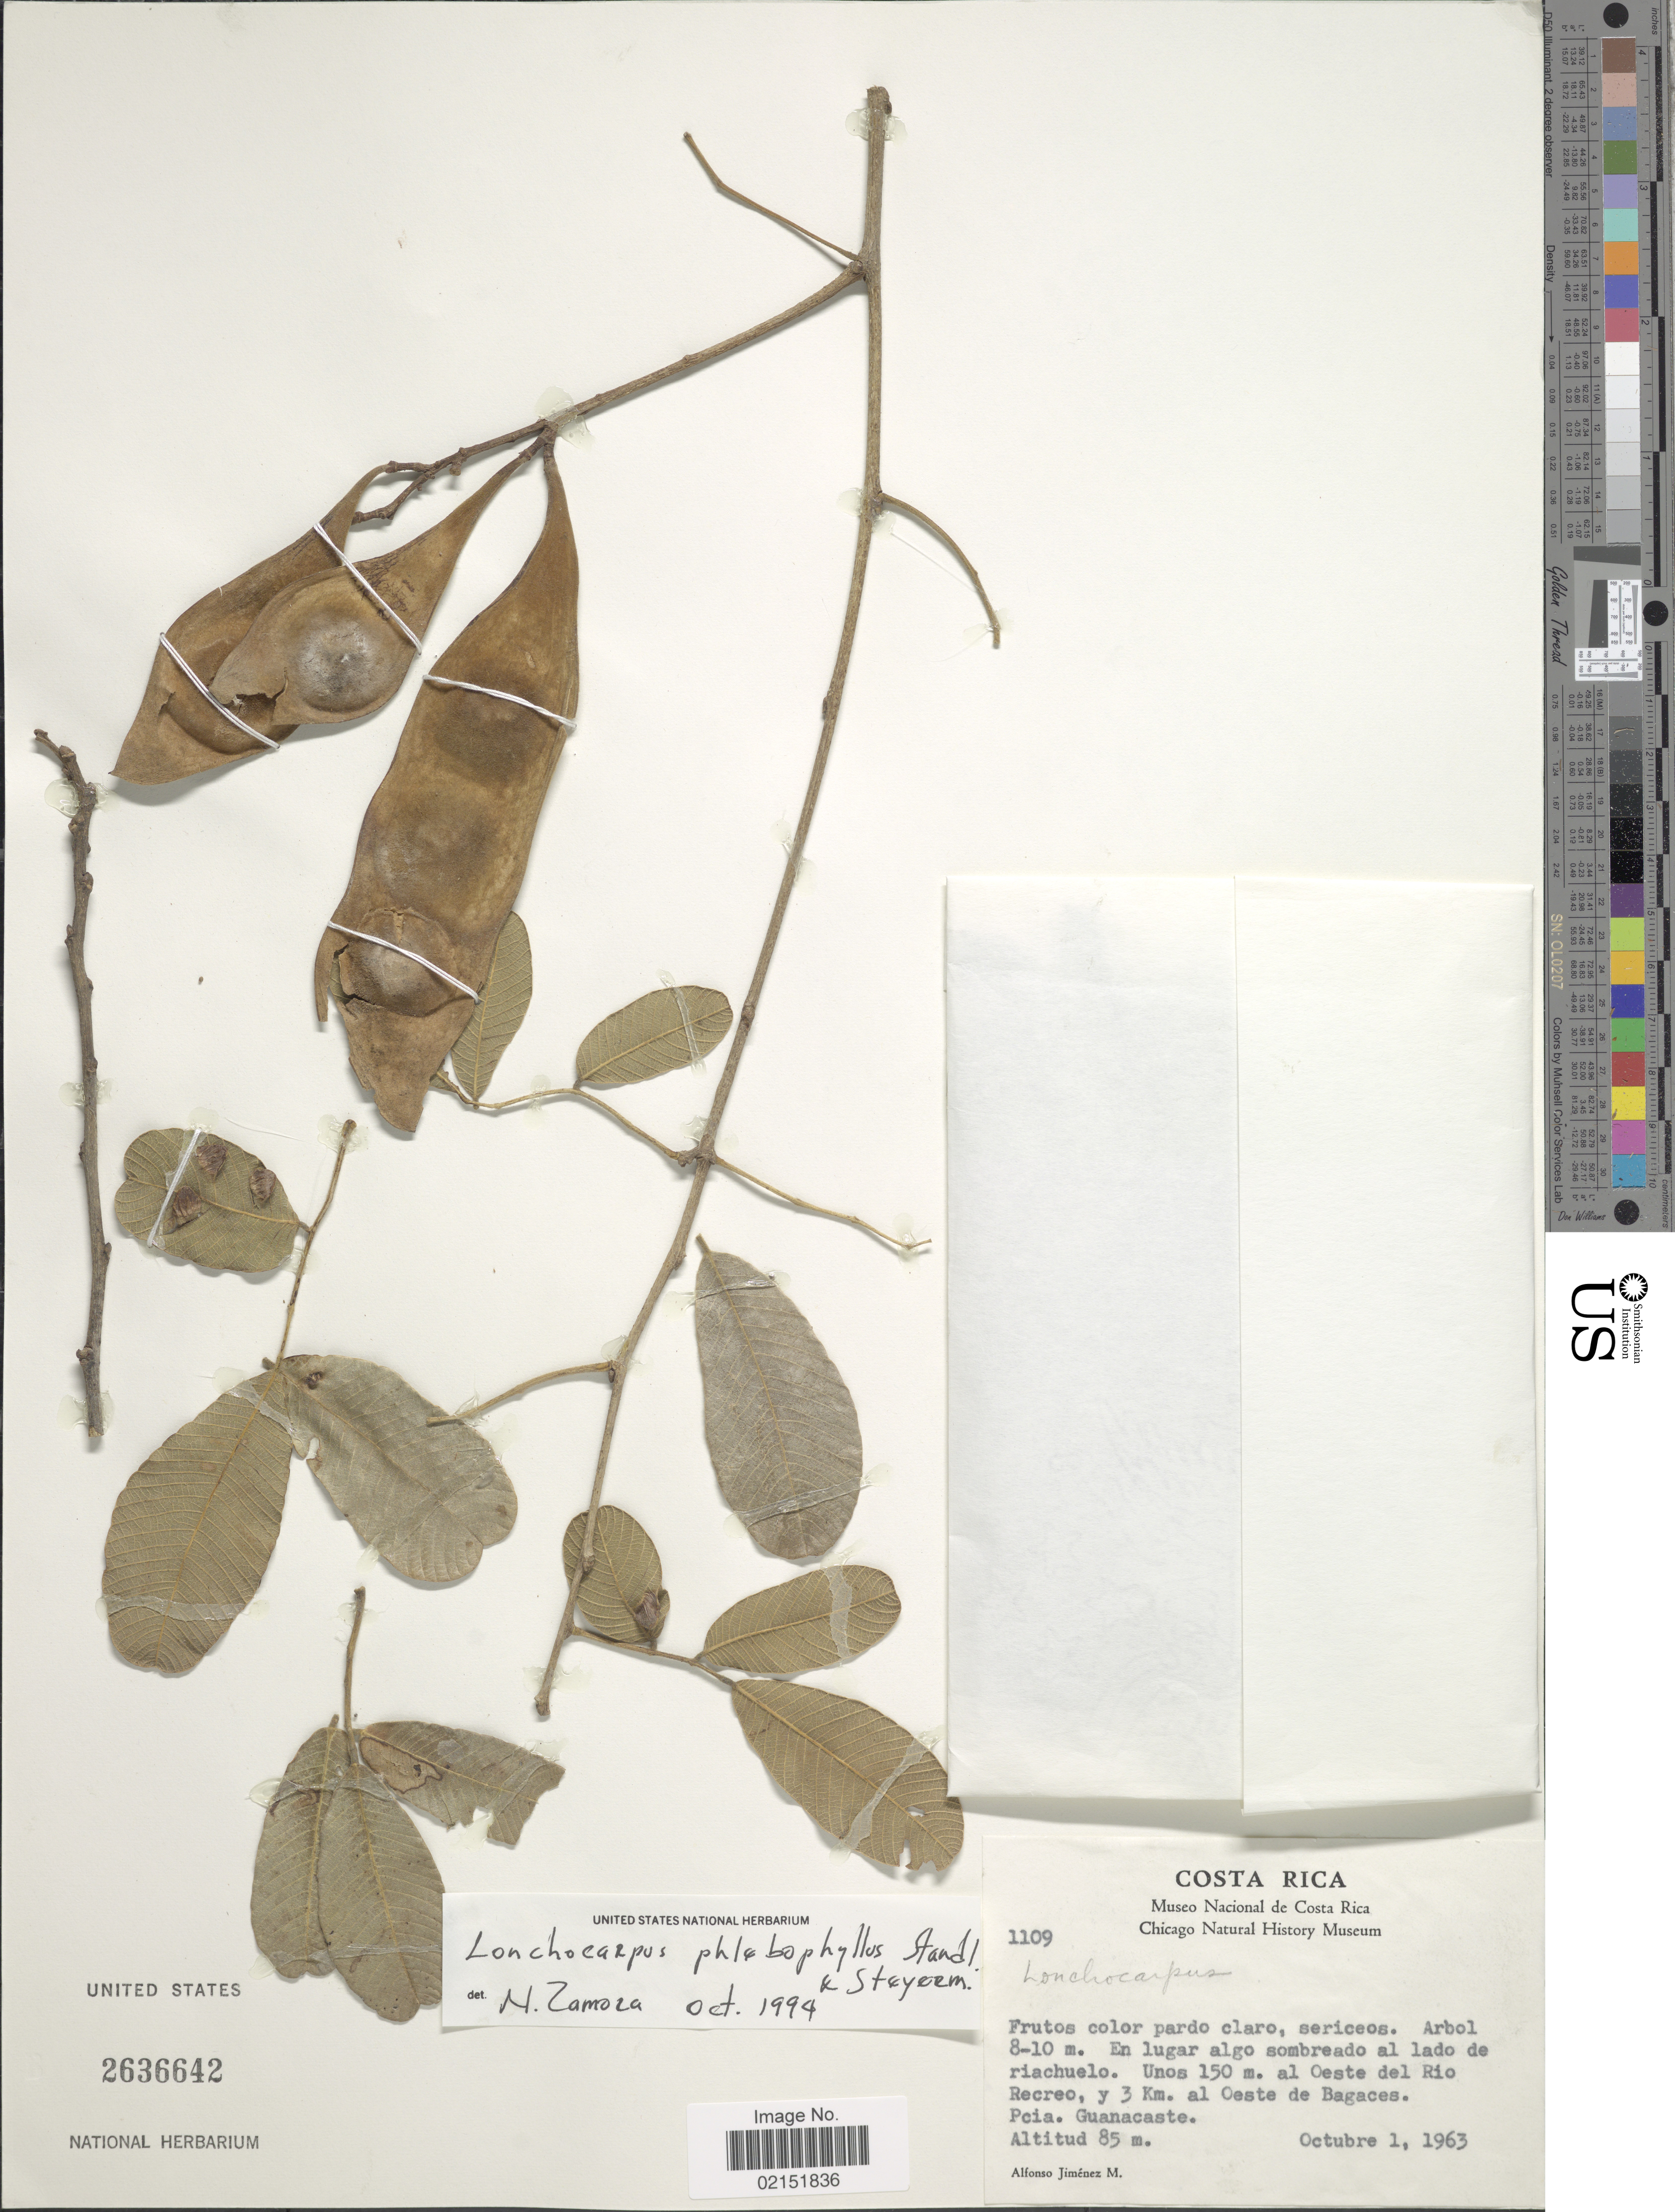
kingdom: Plantae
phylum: Tracheophyta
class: Magnoliopsida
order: Fabales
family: Fabaceae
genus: Lonchocarpus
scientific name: Lonchocarpus phlebophyllus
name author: Standl. & Steyerm.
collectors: A. Jimenez M.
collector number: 1109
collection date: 1963-10-01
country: Costa Rica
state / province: Guanacaste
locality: Unos 150 m. al Oeste del Rio Recreo, y 3 km. al Oeste de Bagaces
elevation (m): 85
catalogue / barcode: US 2636642